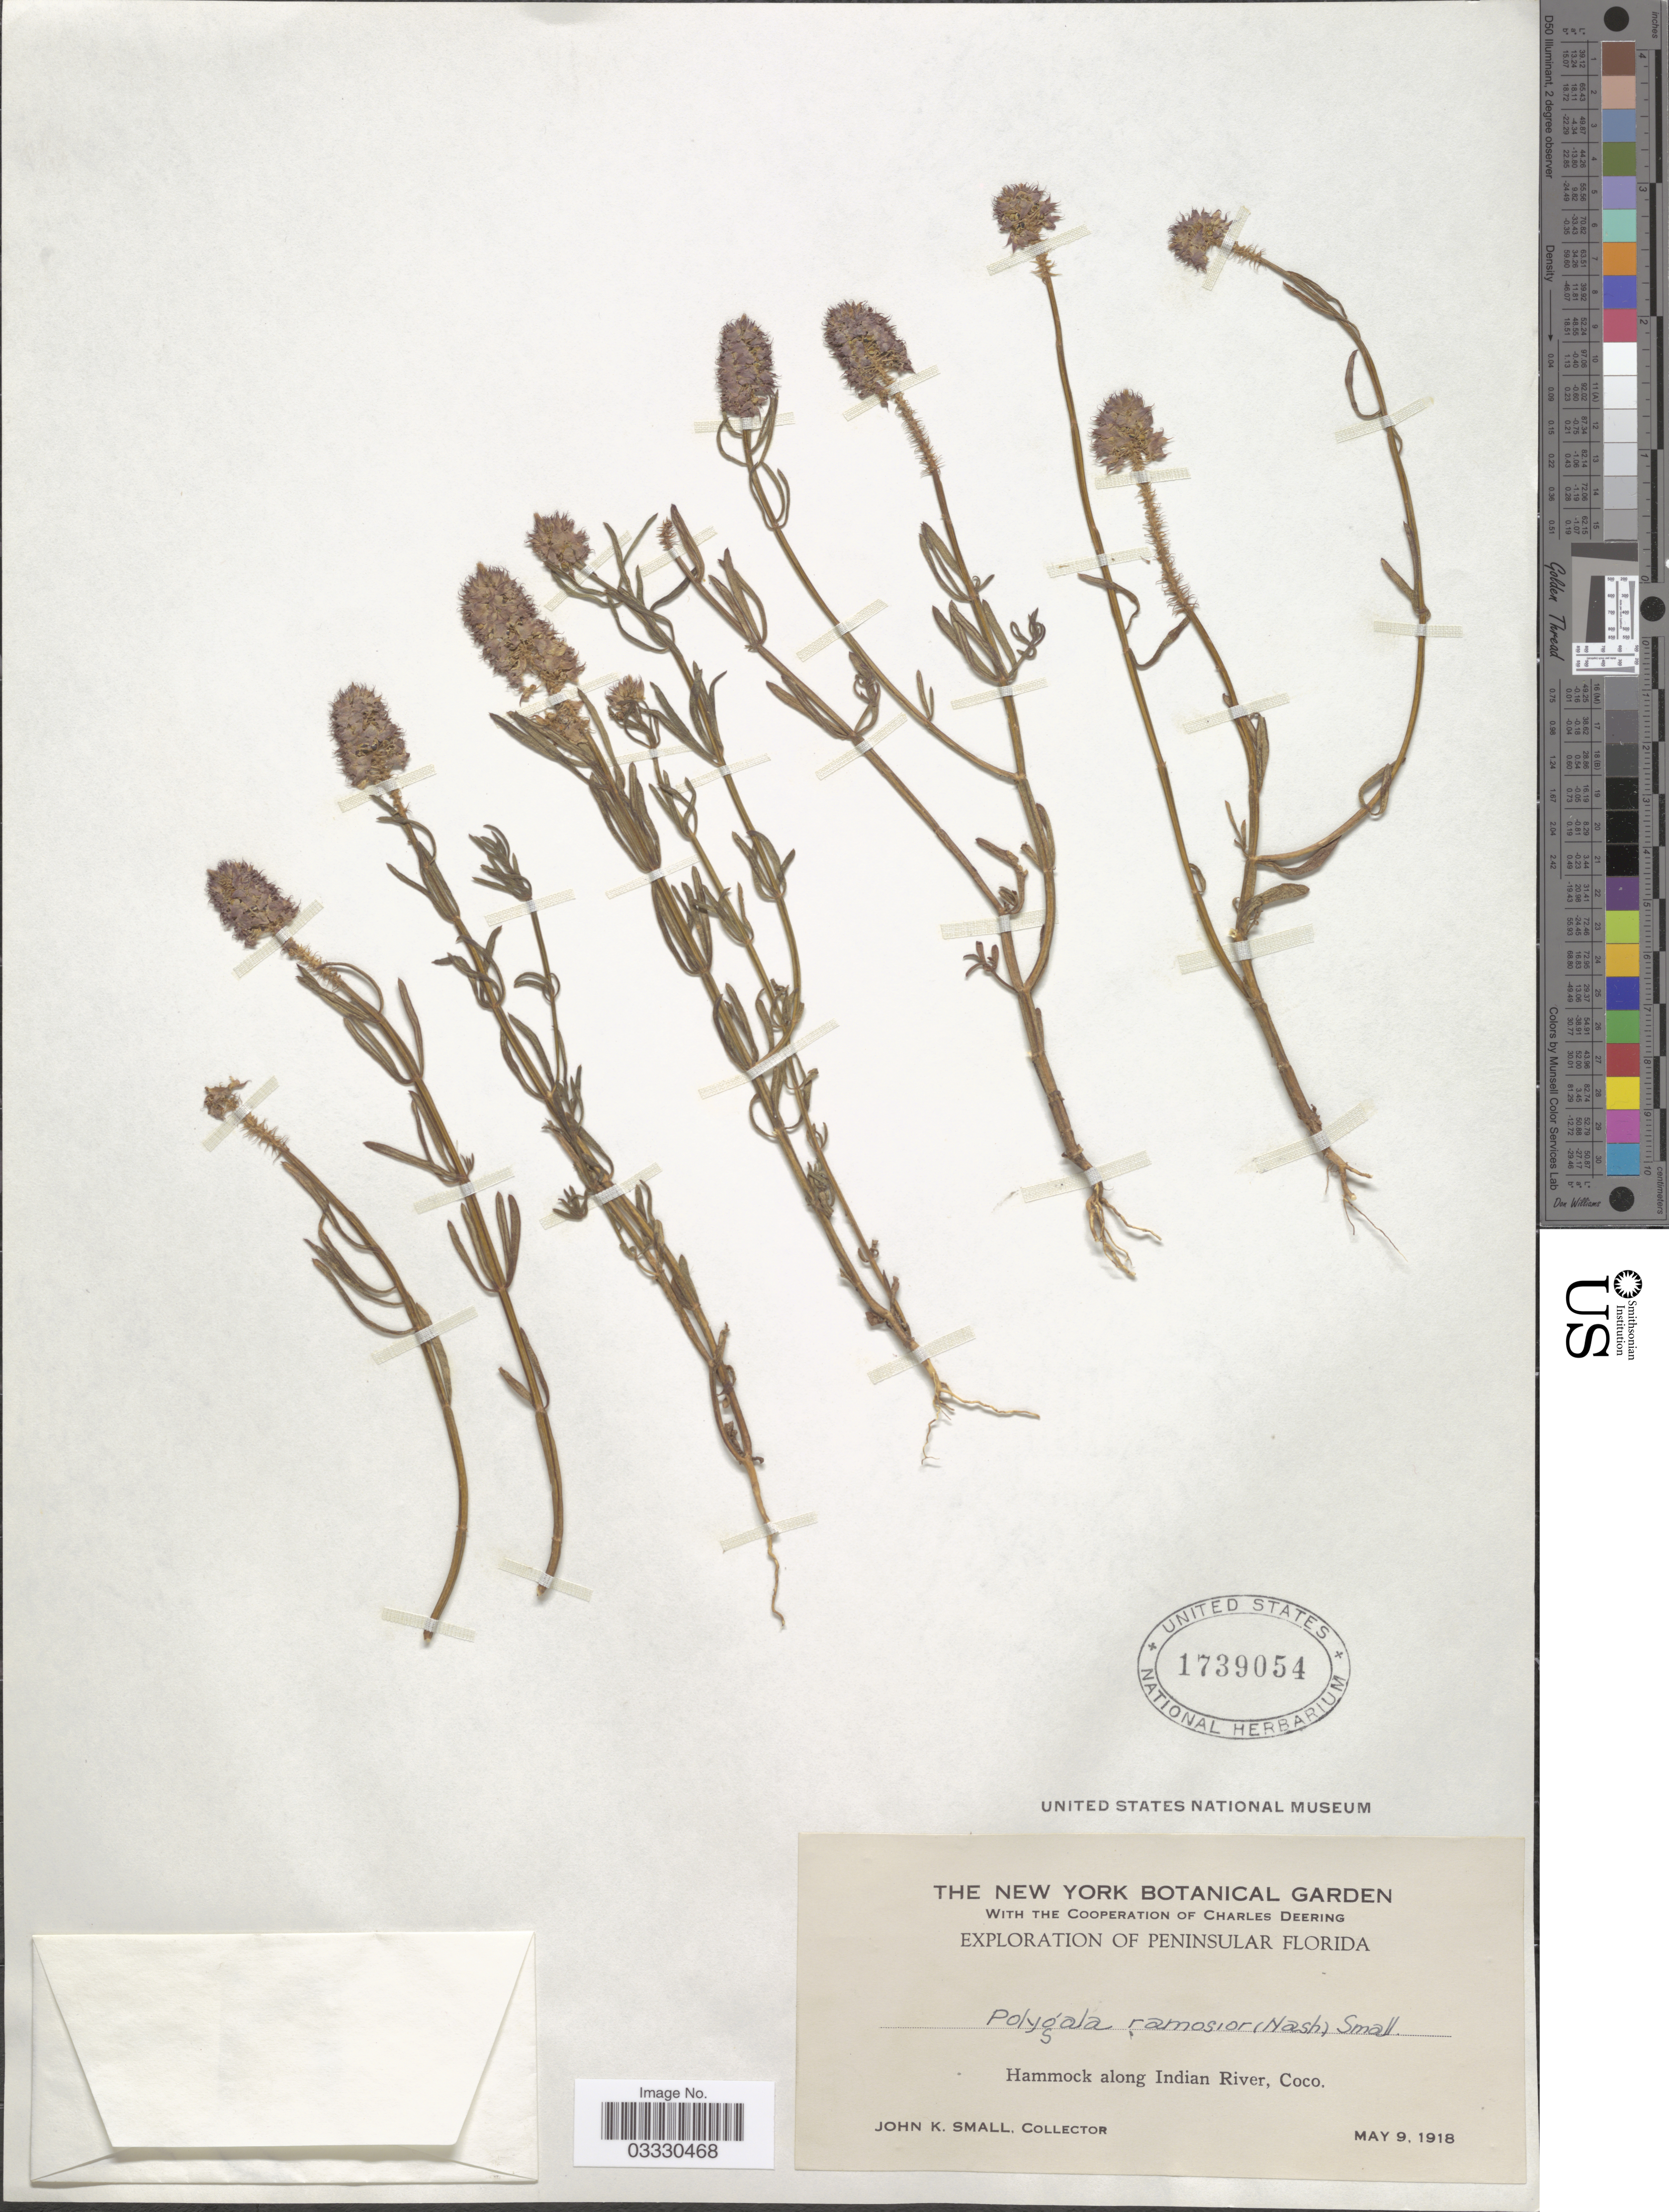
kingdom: Plantae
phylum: Tracheophyta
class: Magnoliopsida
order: Fabales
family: Polygalaceae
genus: Polygala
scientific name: Polygala cruciata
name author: L.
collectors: J. K. Small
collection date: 1918-05-09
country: United States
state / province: Florida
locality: Peninsular Florida. Hammock along Indian River, Coco.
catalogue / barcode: US 1739054